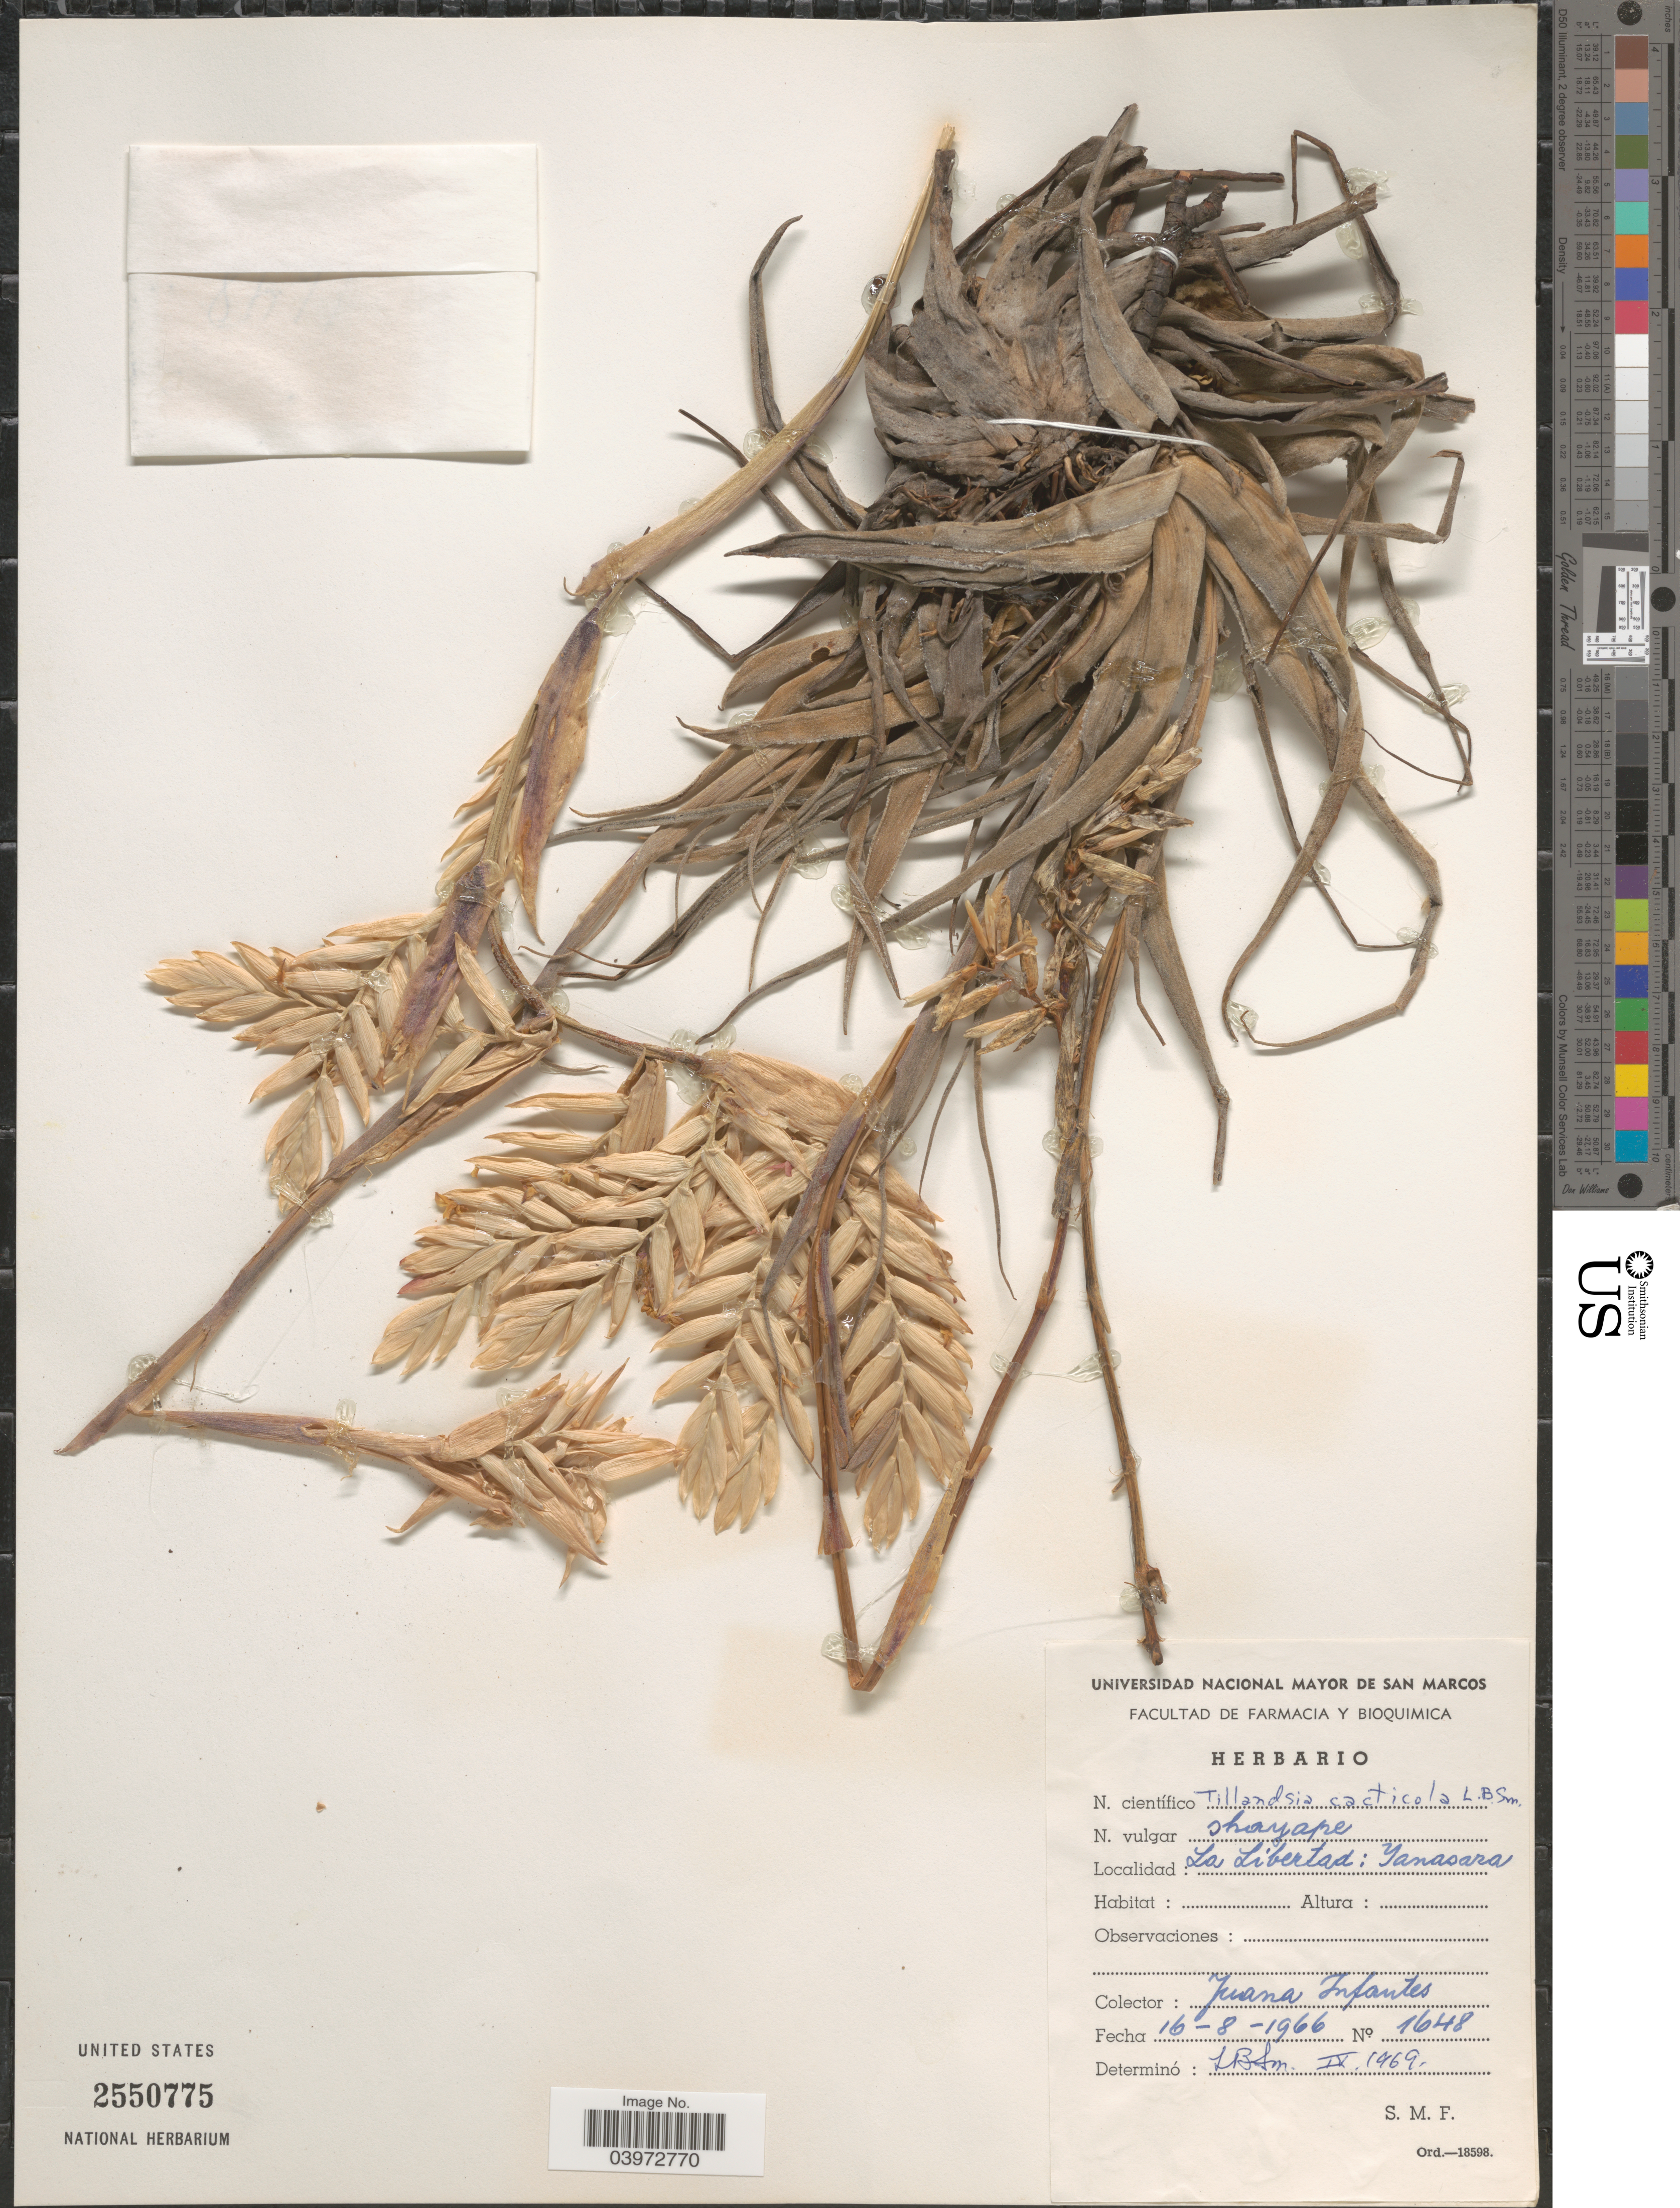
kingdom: Plantae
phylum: Tracheophyta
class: Liliopsida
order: Poales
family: Bromeliaceae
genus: Tillandsia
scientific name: Tillandsia cacticola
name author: L.B. Sm.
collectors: J. Infantes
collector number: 1648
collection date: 1966-08-16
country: Peru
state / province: La Libertad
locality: Yanasara.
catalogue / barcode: US 2550775